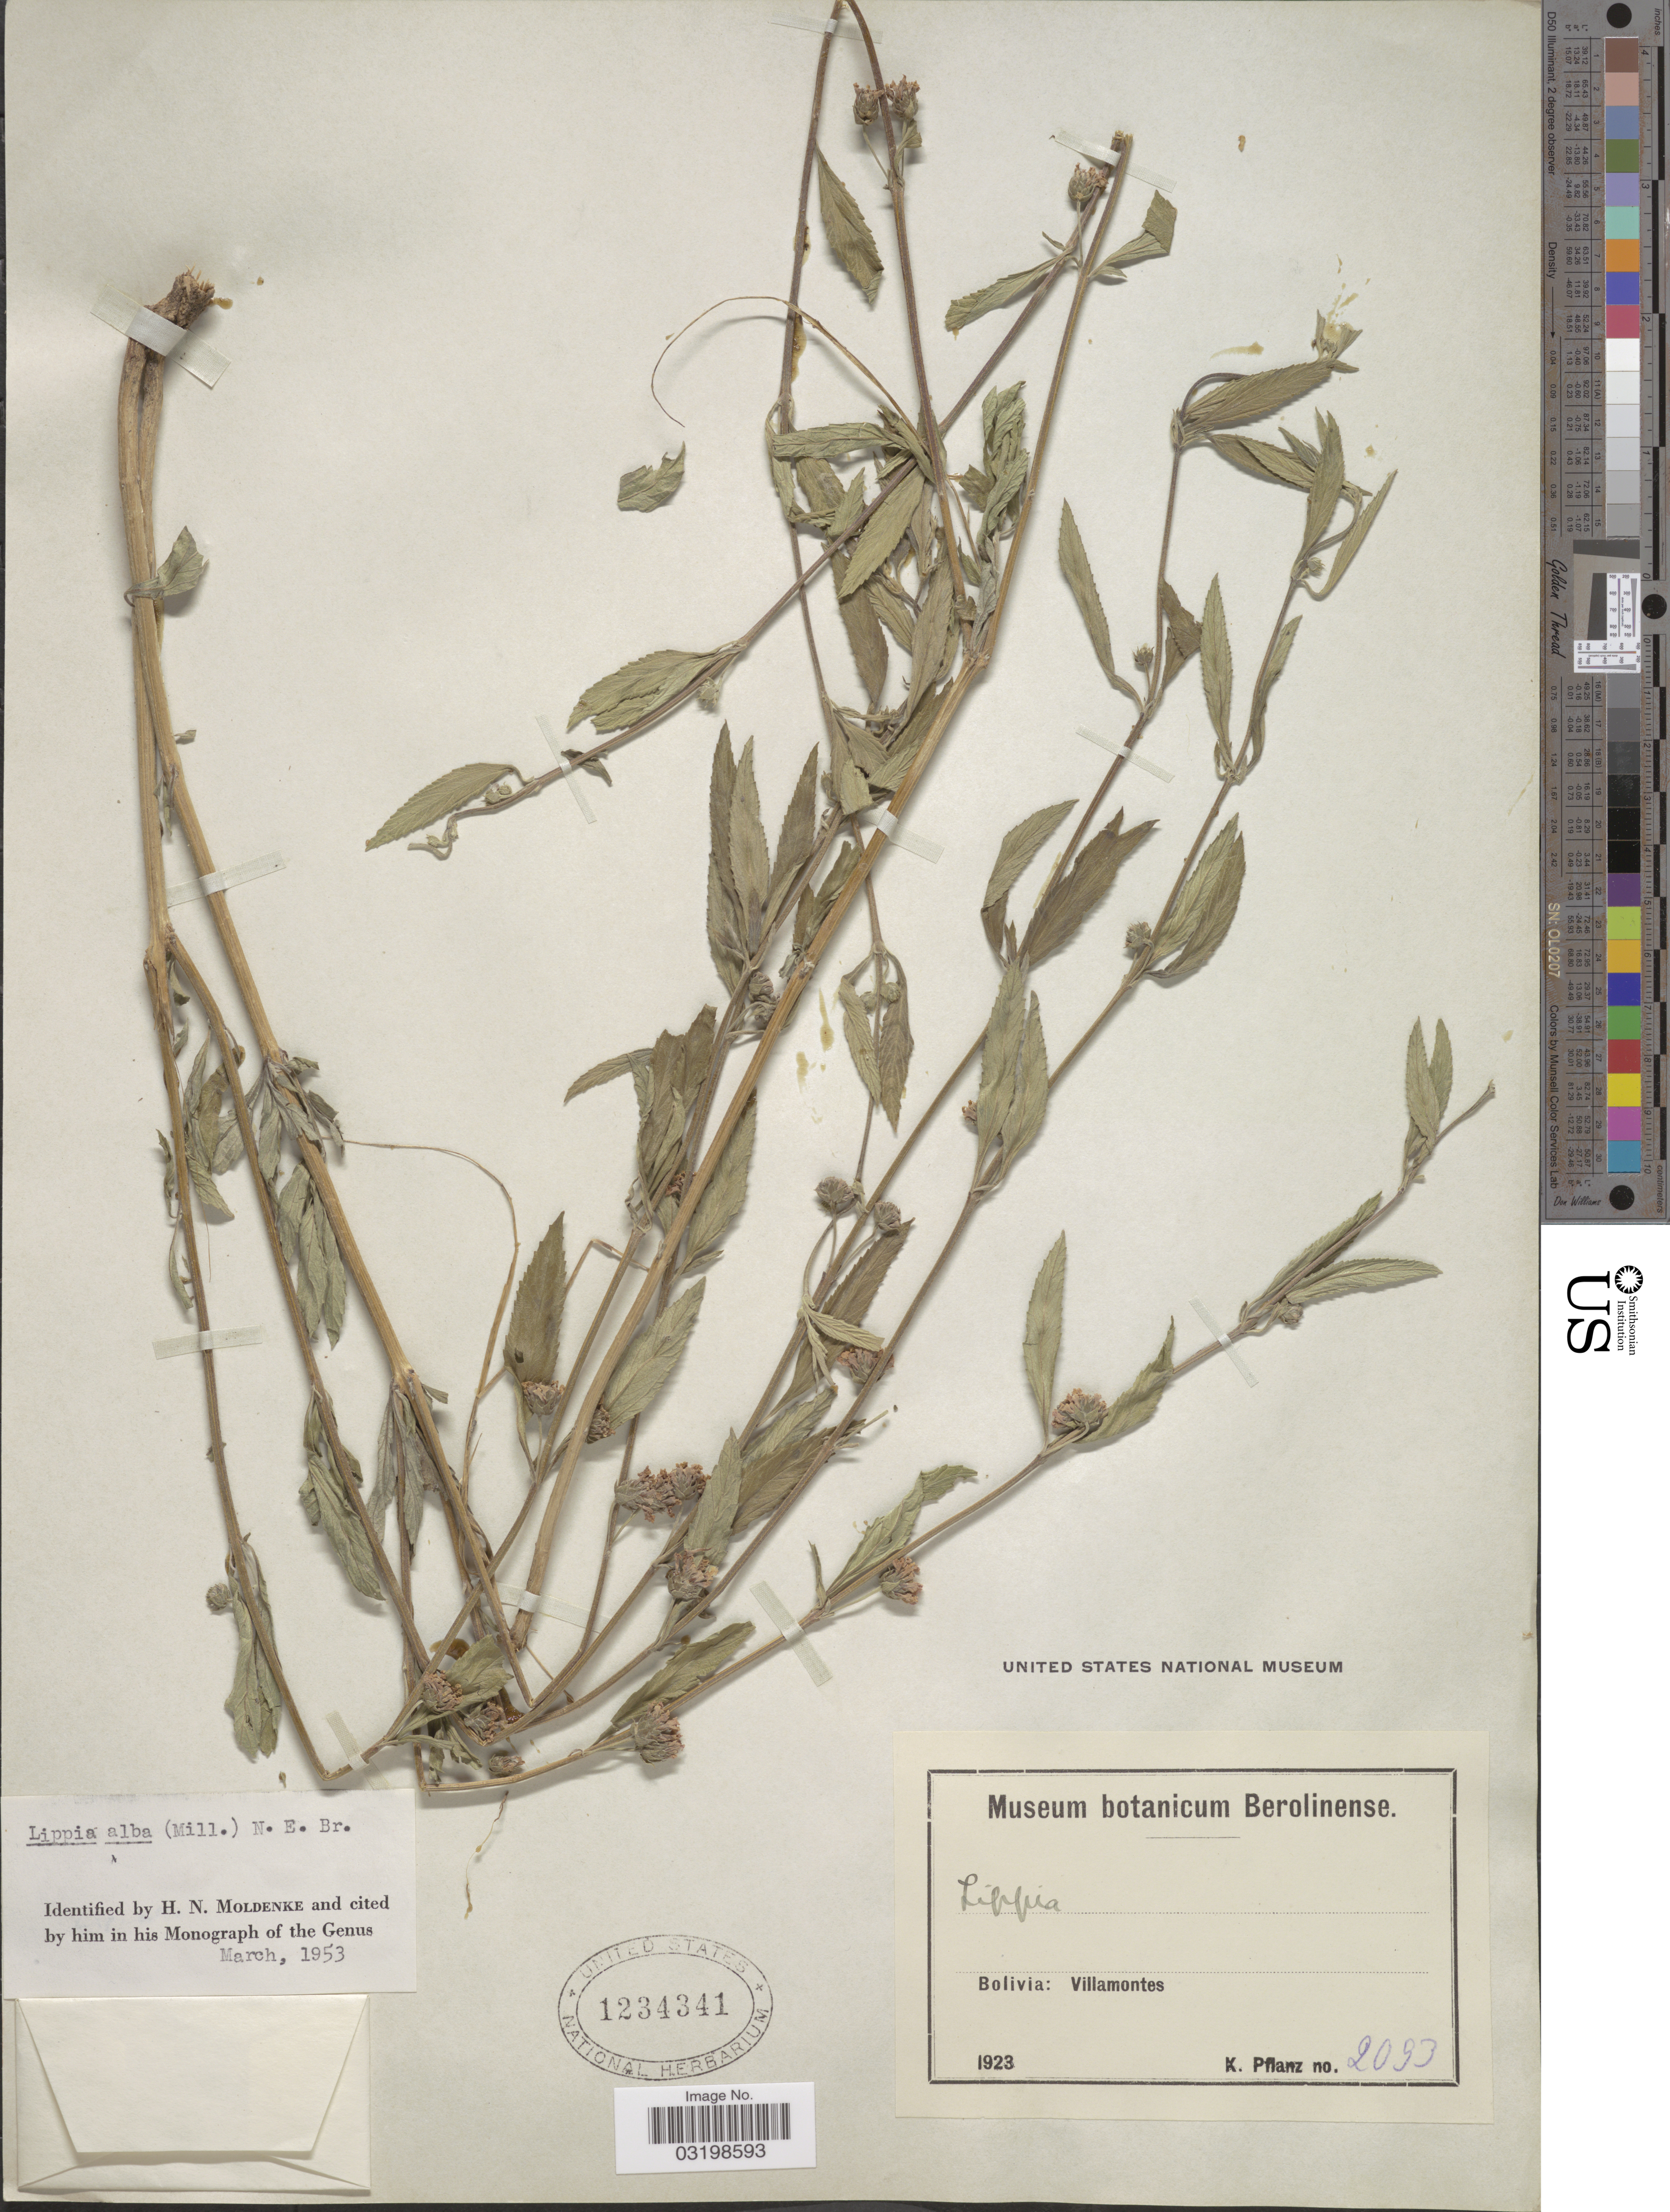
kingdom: Plantae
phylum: Tracheophyta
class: Magnoliopsida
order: Lamiales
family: Verbenaceae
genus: Lippia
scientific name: Lippia alba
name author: (Mill.) N.E. Br. ex Britton & P. Wilson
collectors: K. Pflanz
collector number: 2093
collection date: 1923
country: Bolivia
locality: Villamontes.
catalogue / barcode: US 1234341